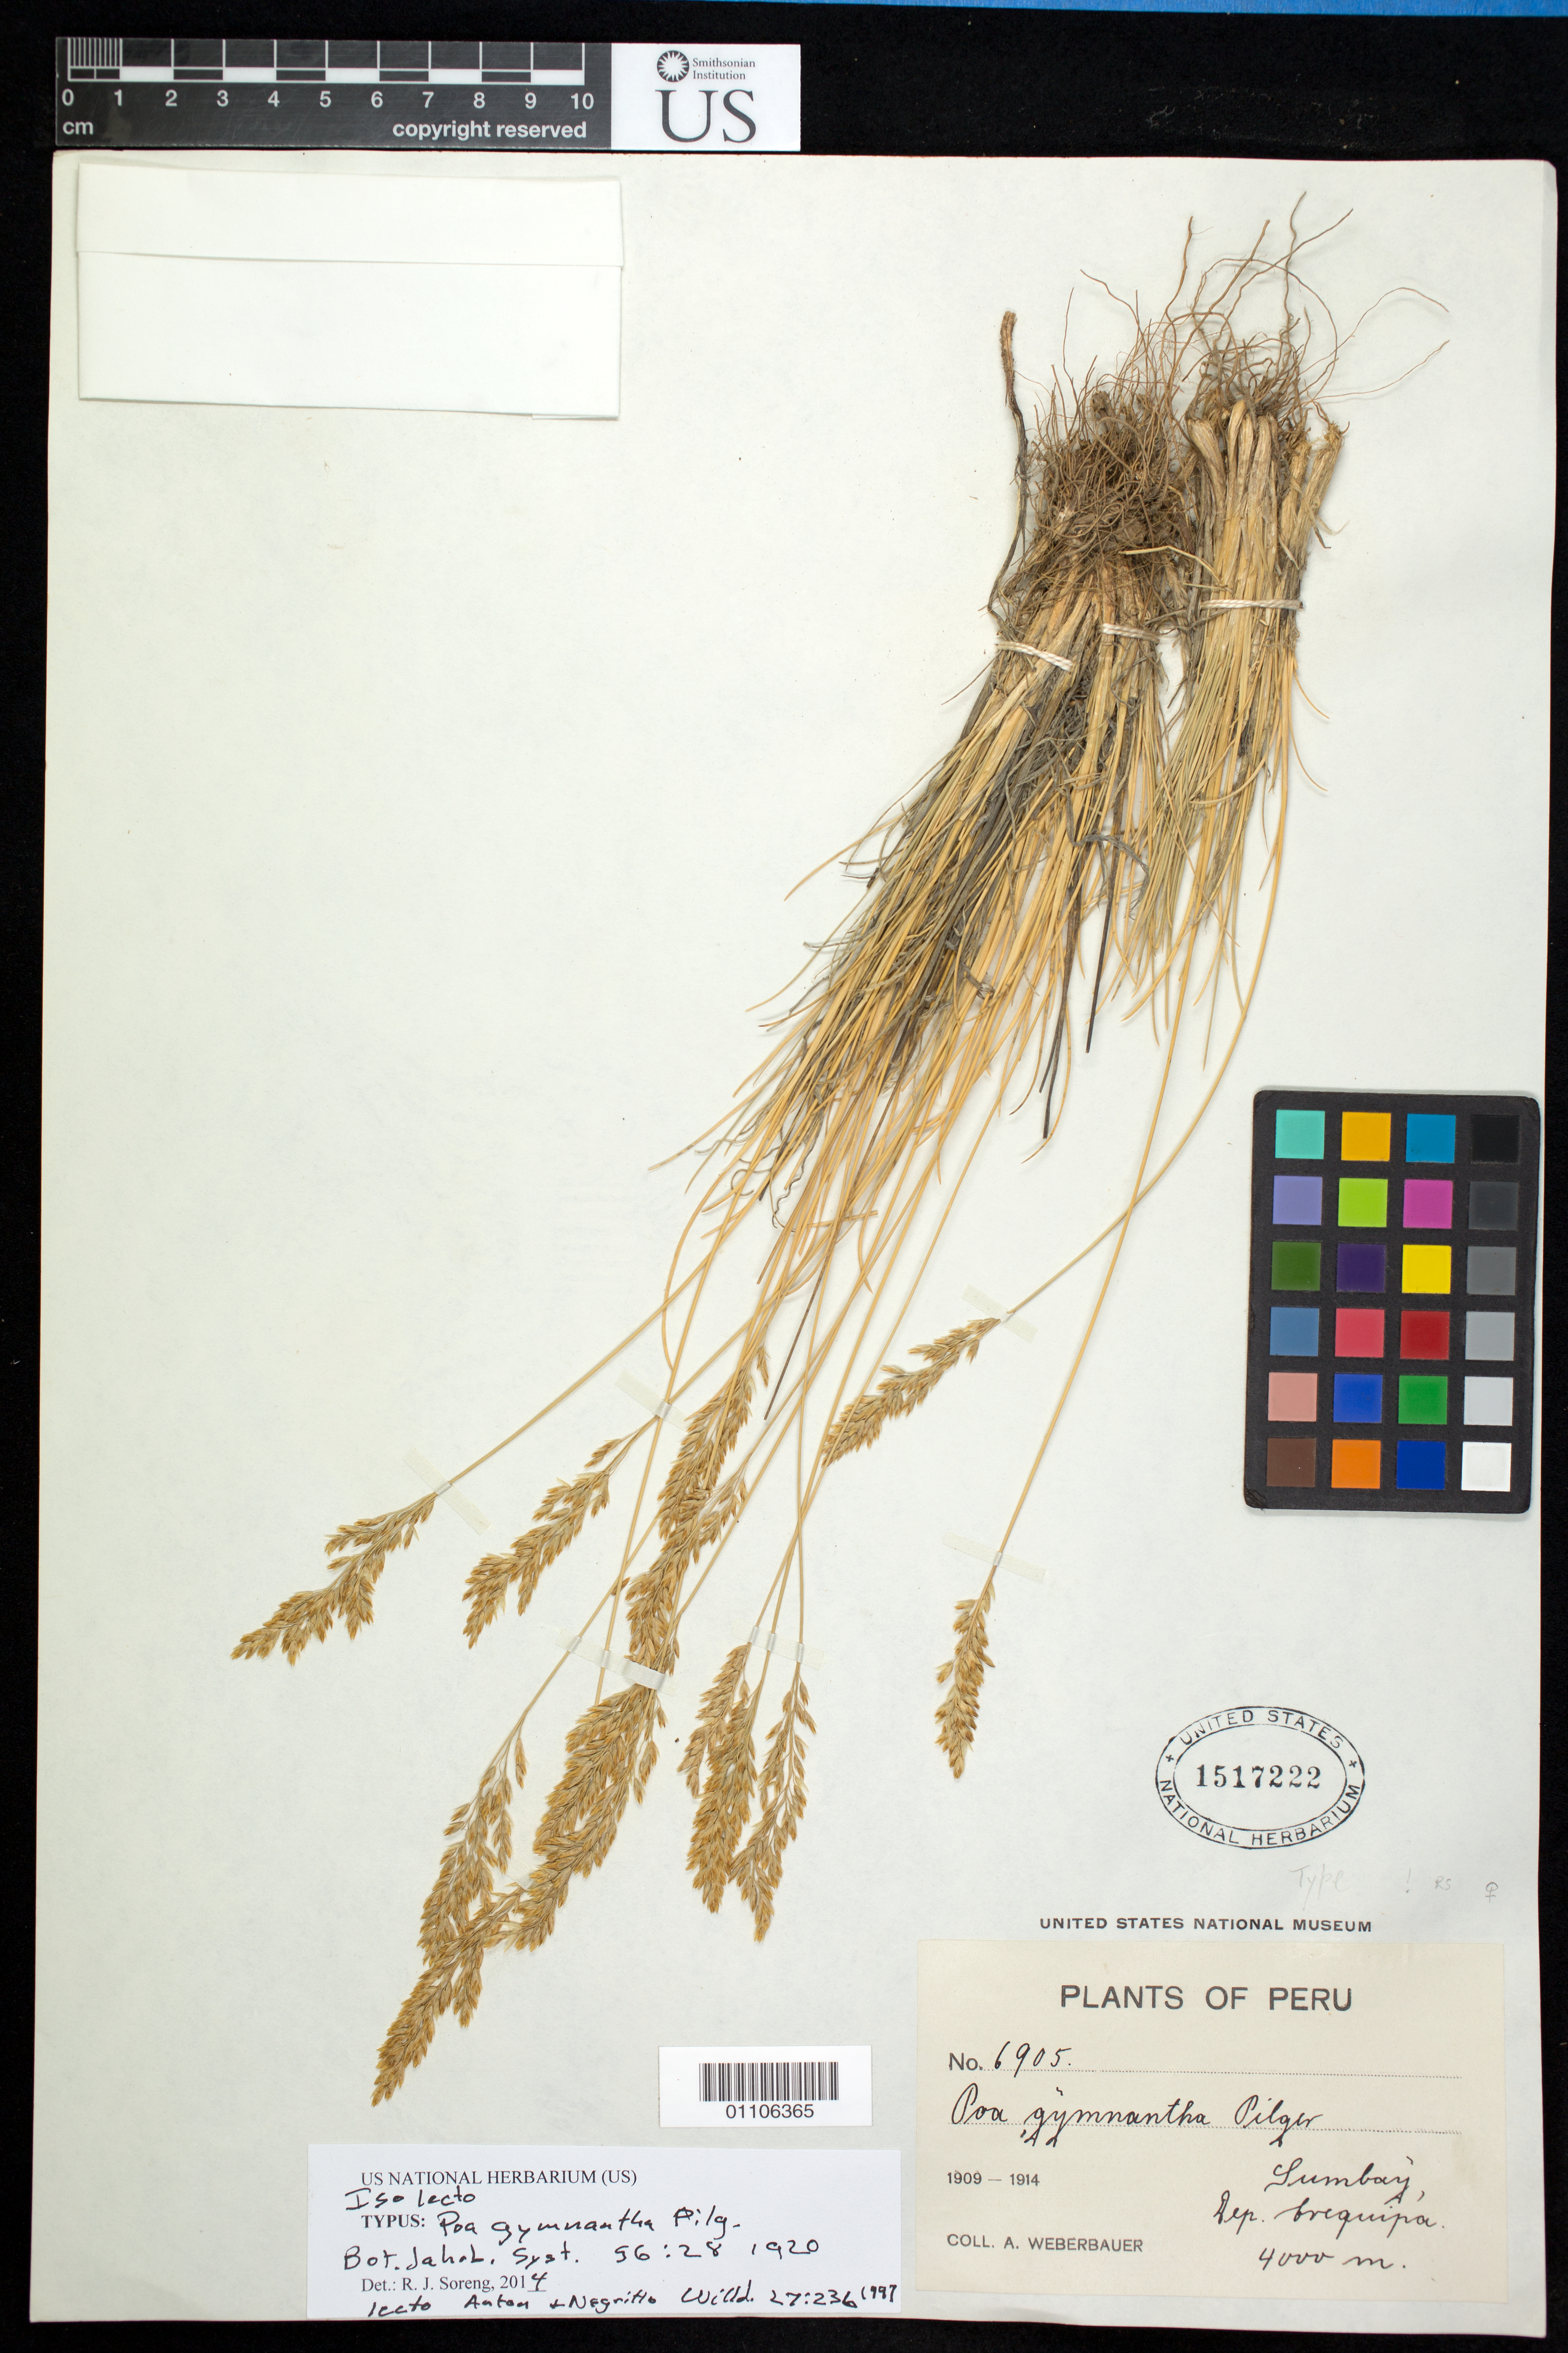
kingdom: Plantae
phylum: Tracheophyta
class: Liliopsida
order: Poales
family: Poaceae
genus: Poa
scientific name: Poa gymnantha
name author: Pilg.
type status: Isolectotype; Isosyntype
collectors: A. Weberbauer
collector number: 6905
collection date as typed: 1909 to -- --- 1914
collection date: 1909/1914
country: Peru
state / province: Arequipa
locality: Sumbay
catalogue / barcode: US 1517222